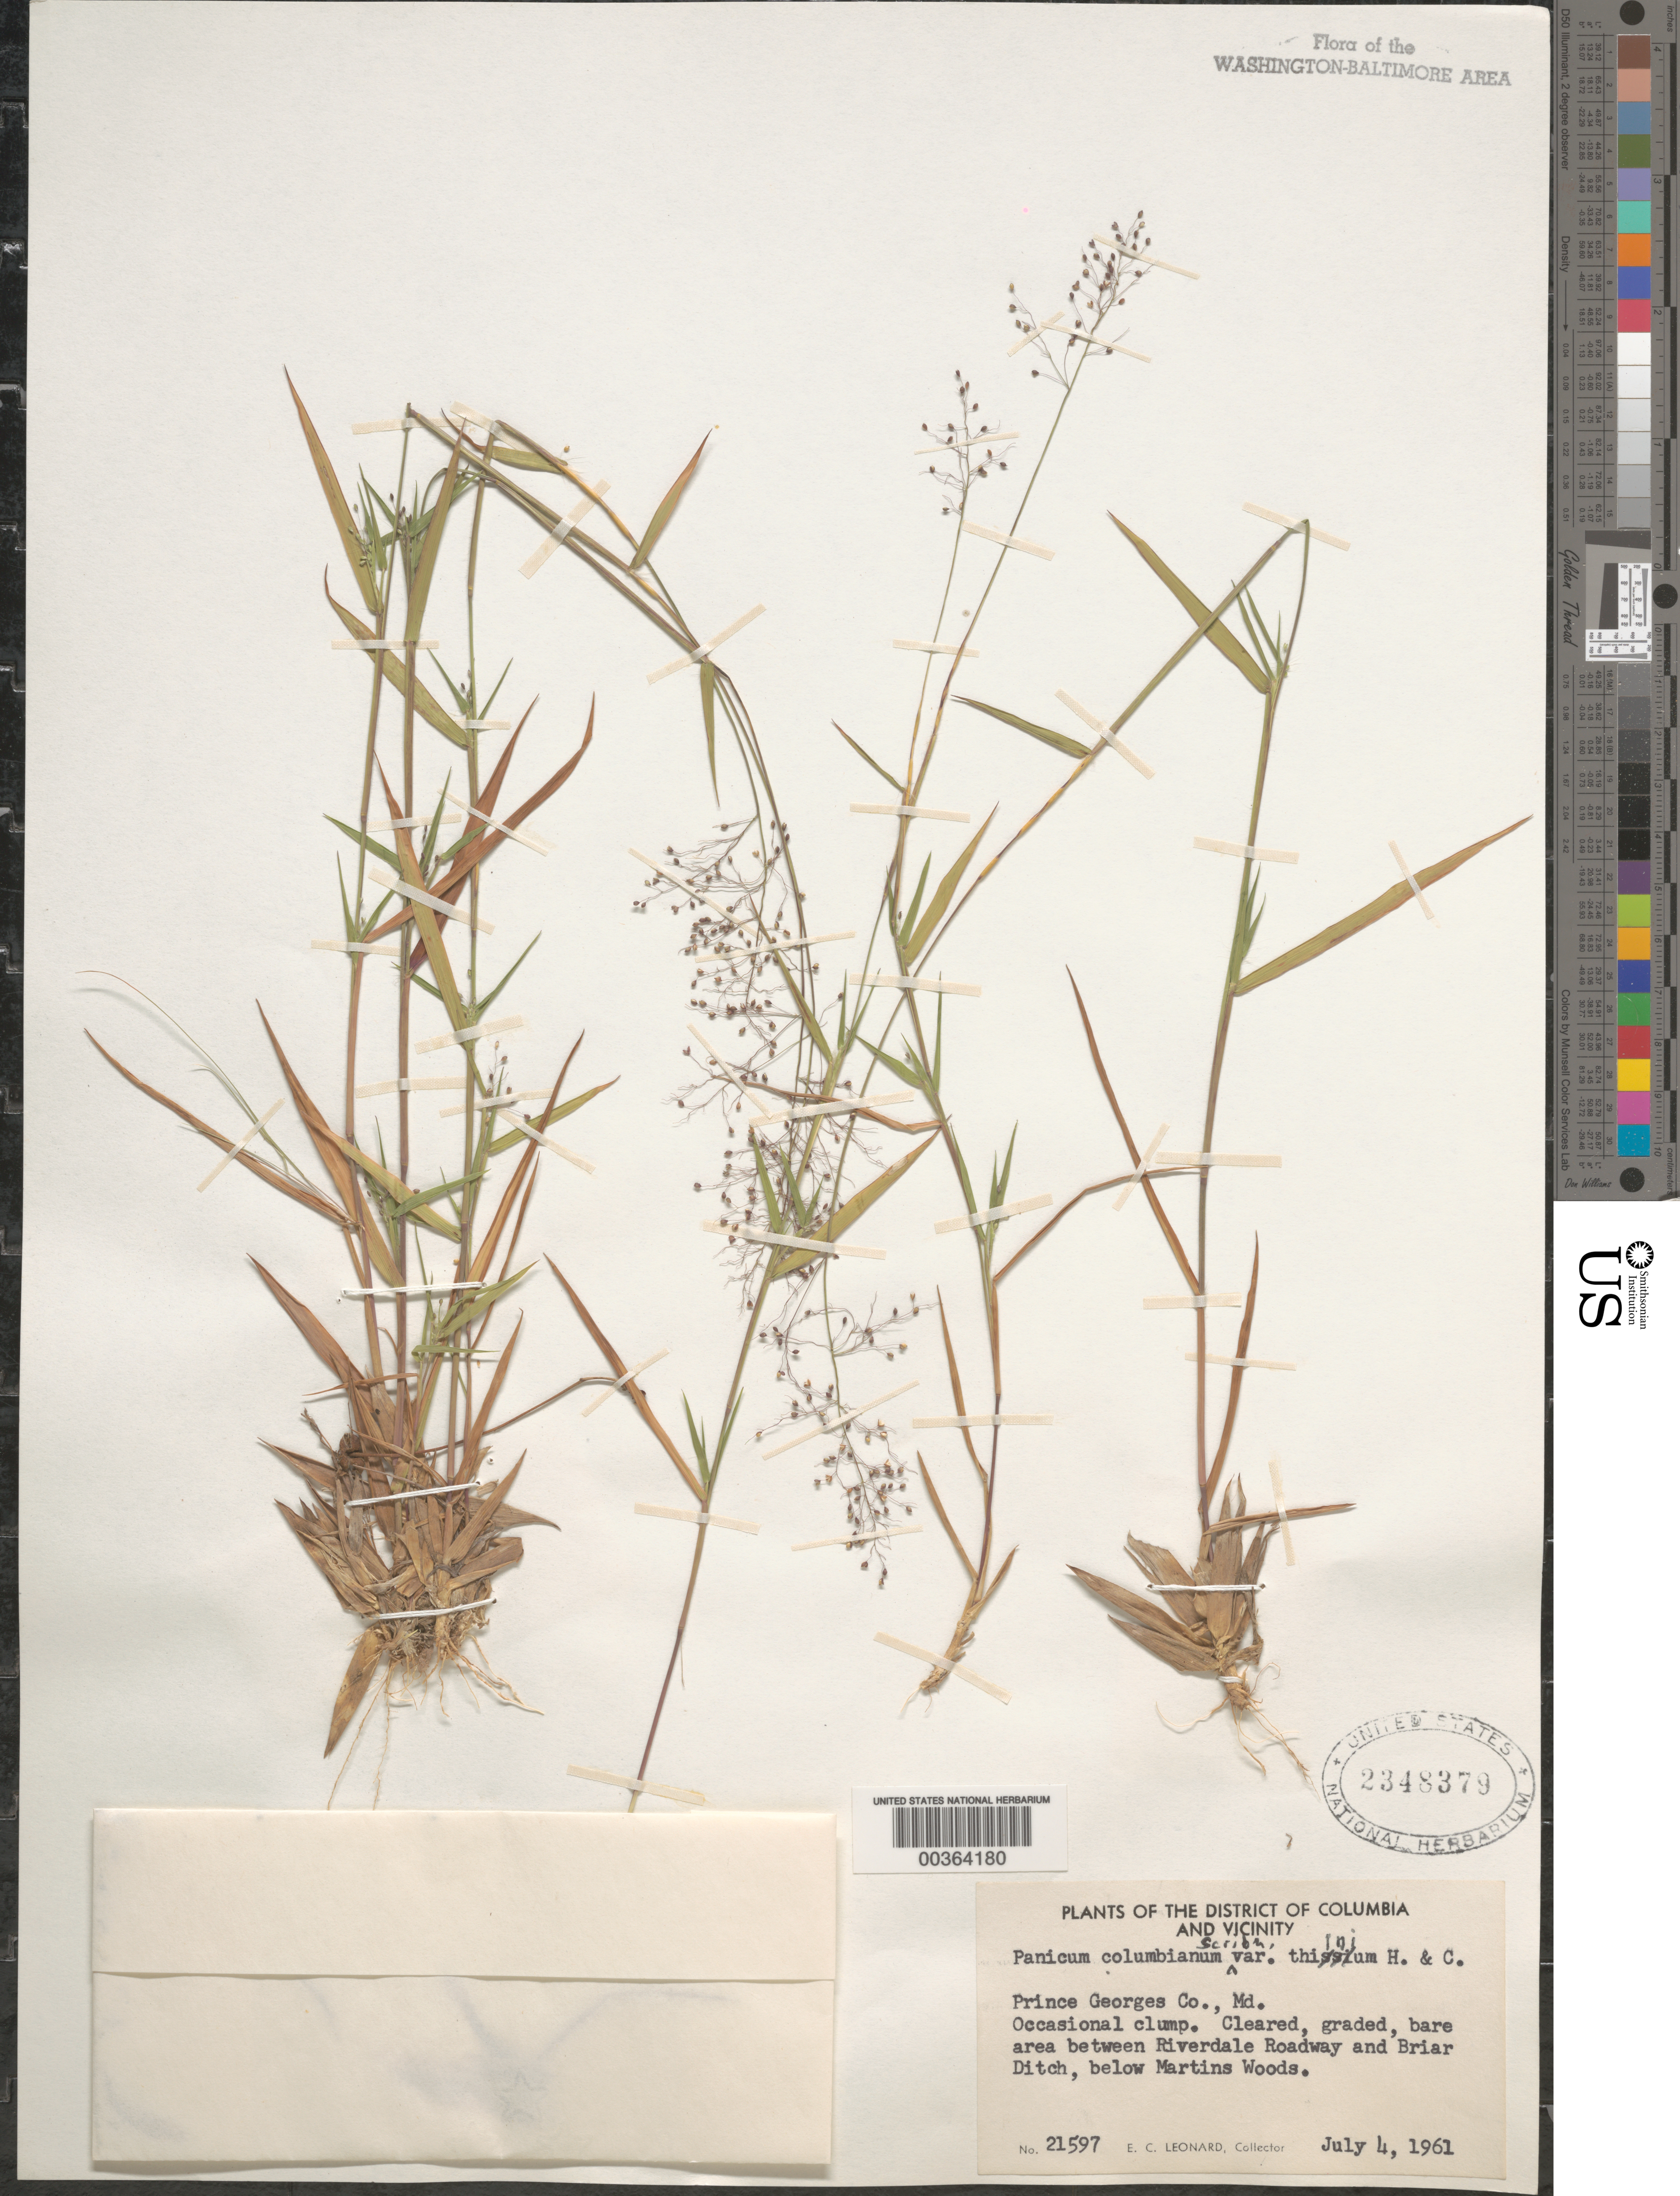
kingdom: Plantae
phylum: Tracheophyta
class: Liliopsida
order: Poales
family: Poaceae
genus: Dichanthelium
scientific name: Dichanthelium sabulorum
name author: (Lam.) Gould & C.A. Clark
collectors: E. C. Leonard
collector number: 21597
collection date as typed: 04 Jul 1961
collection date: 1961-07-04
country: United States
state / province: Maryland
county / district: Prince George's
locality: Between Riverdale roadway and Briar Ditch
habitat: Cleared graded, bare areas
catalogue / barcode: US 2348379